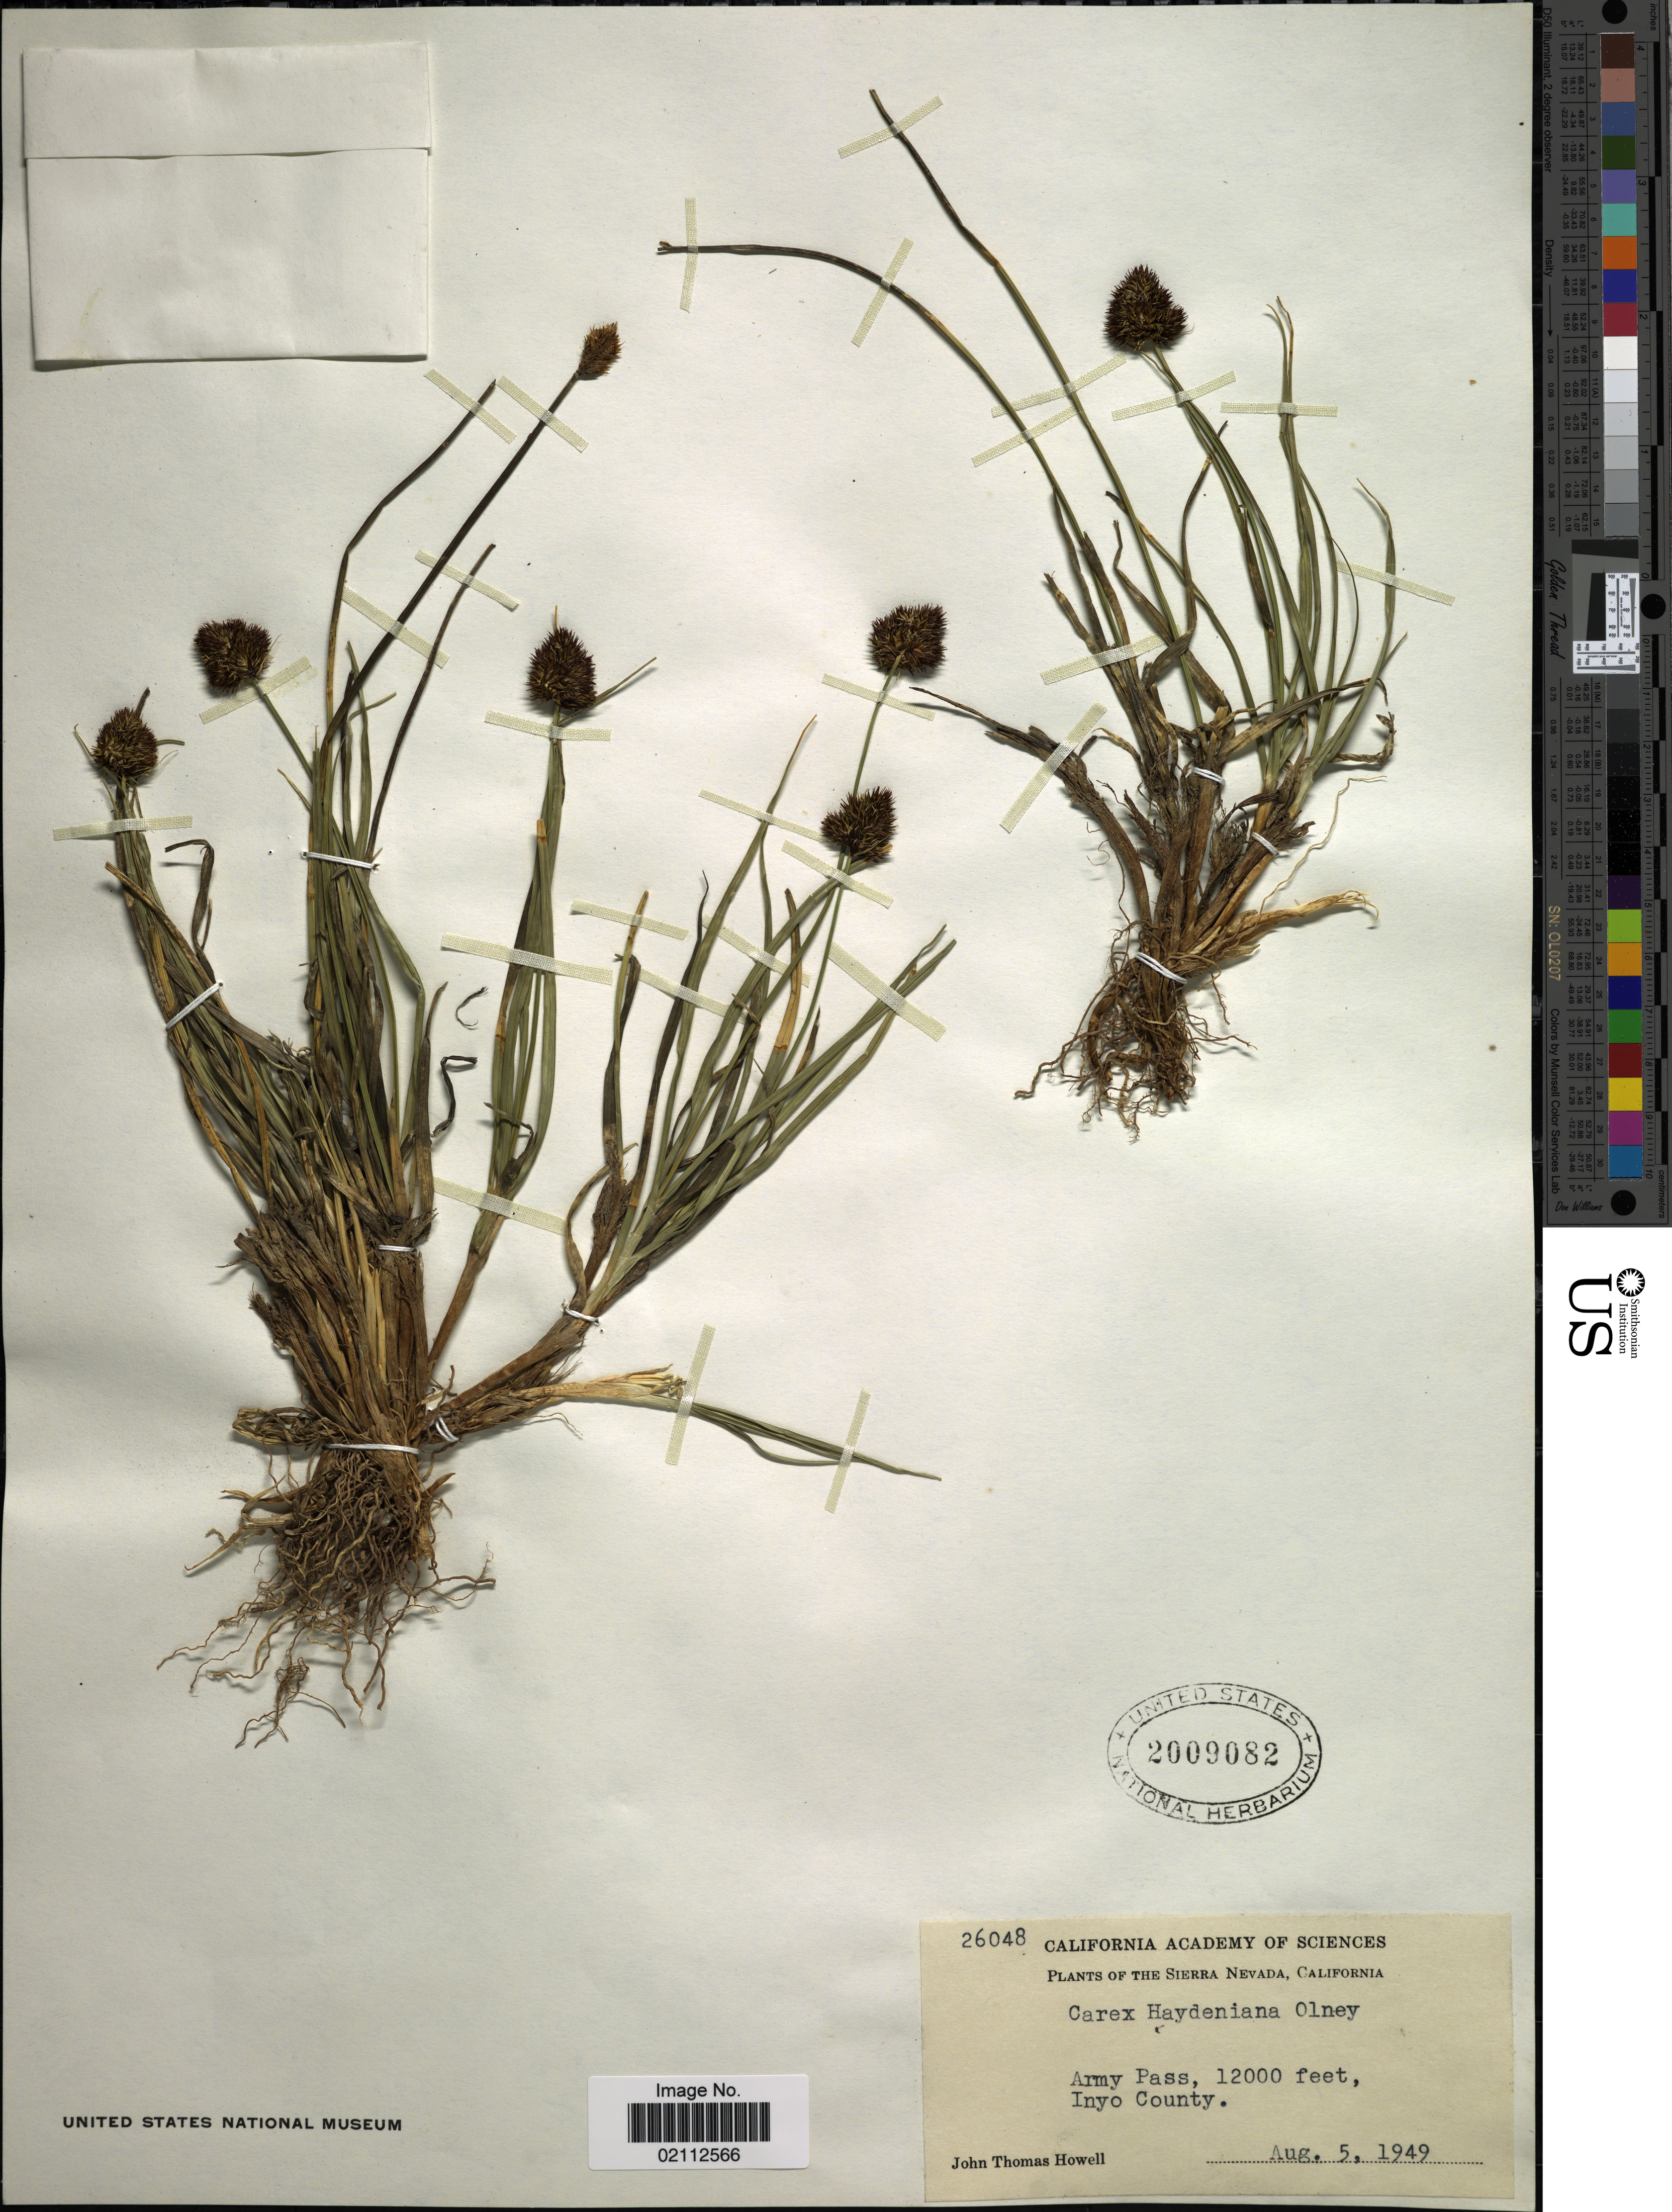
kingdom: Plantae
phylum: Tracheophyta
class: Liliopsida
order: Poales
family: Cyperaceae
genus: Carex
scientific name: Carex haydeniana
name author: Olney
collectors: J. T. Howell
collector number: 26048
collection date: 1949-08-05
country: United States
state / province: California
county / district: Inyo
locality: The Sierra Nevada, Army Pass, Inyo County.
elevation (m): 3658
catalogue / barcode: US 2009082